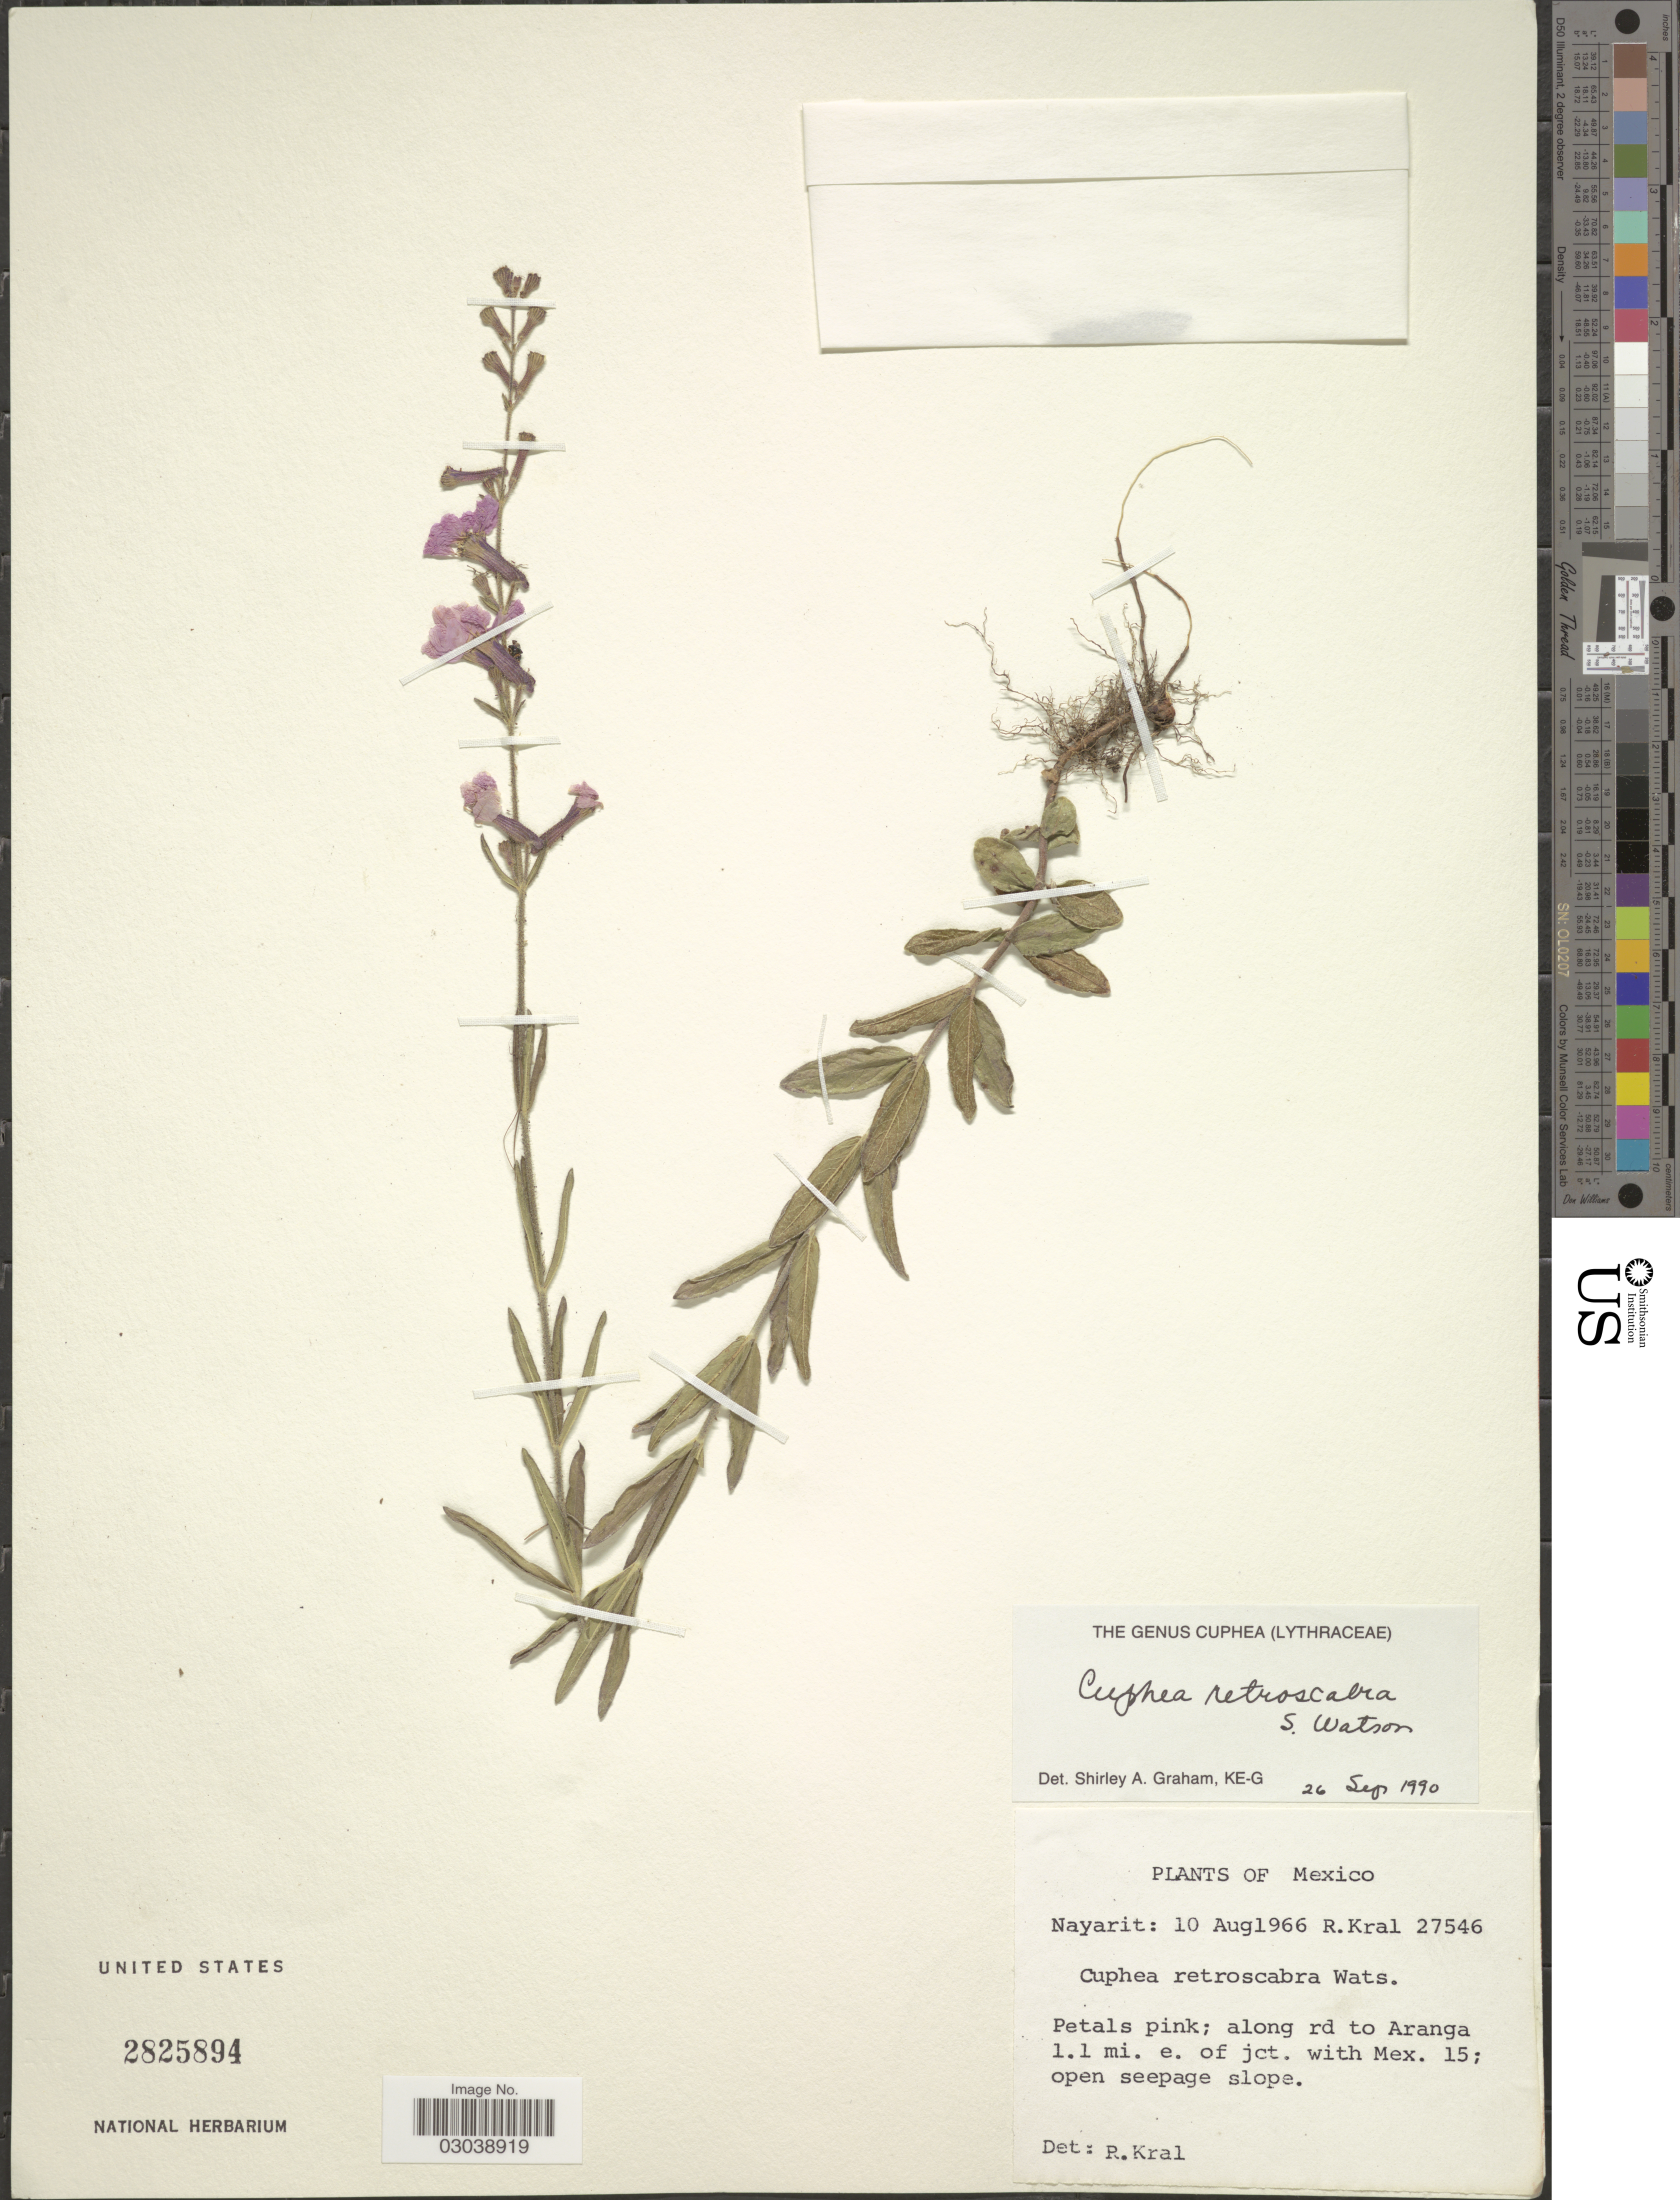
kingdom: Plantae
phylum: Tracheophyta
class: Magnoliopsida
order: Myrtales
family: Lythraceae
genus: Cuphea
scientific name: Cuphea retroscabra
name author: S. Watson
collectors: R. Kral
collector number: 27546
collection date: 1966-08-10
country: Mexico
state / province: Nayarit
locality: Along rd to Aranga 1.1 mi. e. of jct. with Mex. 15.; open seepage slope.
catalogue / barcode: US 2825894